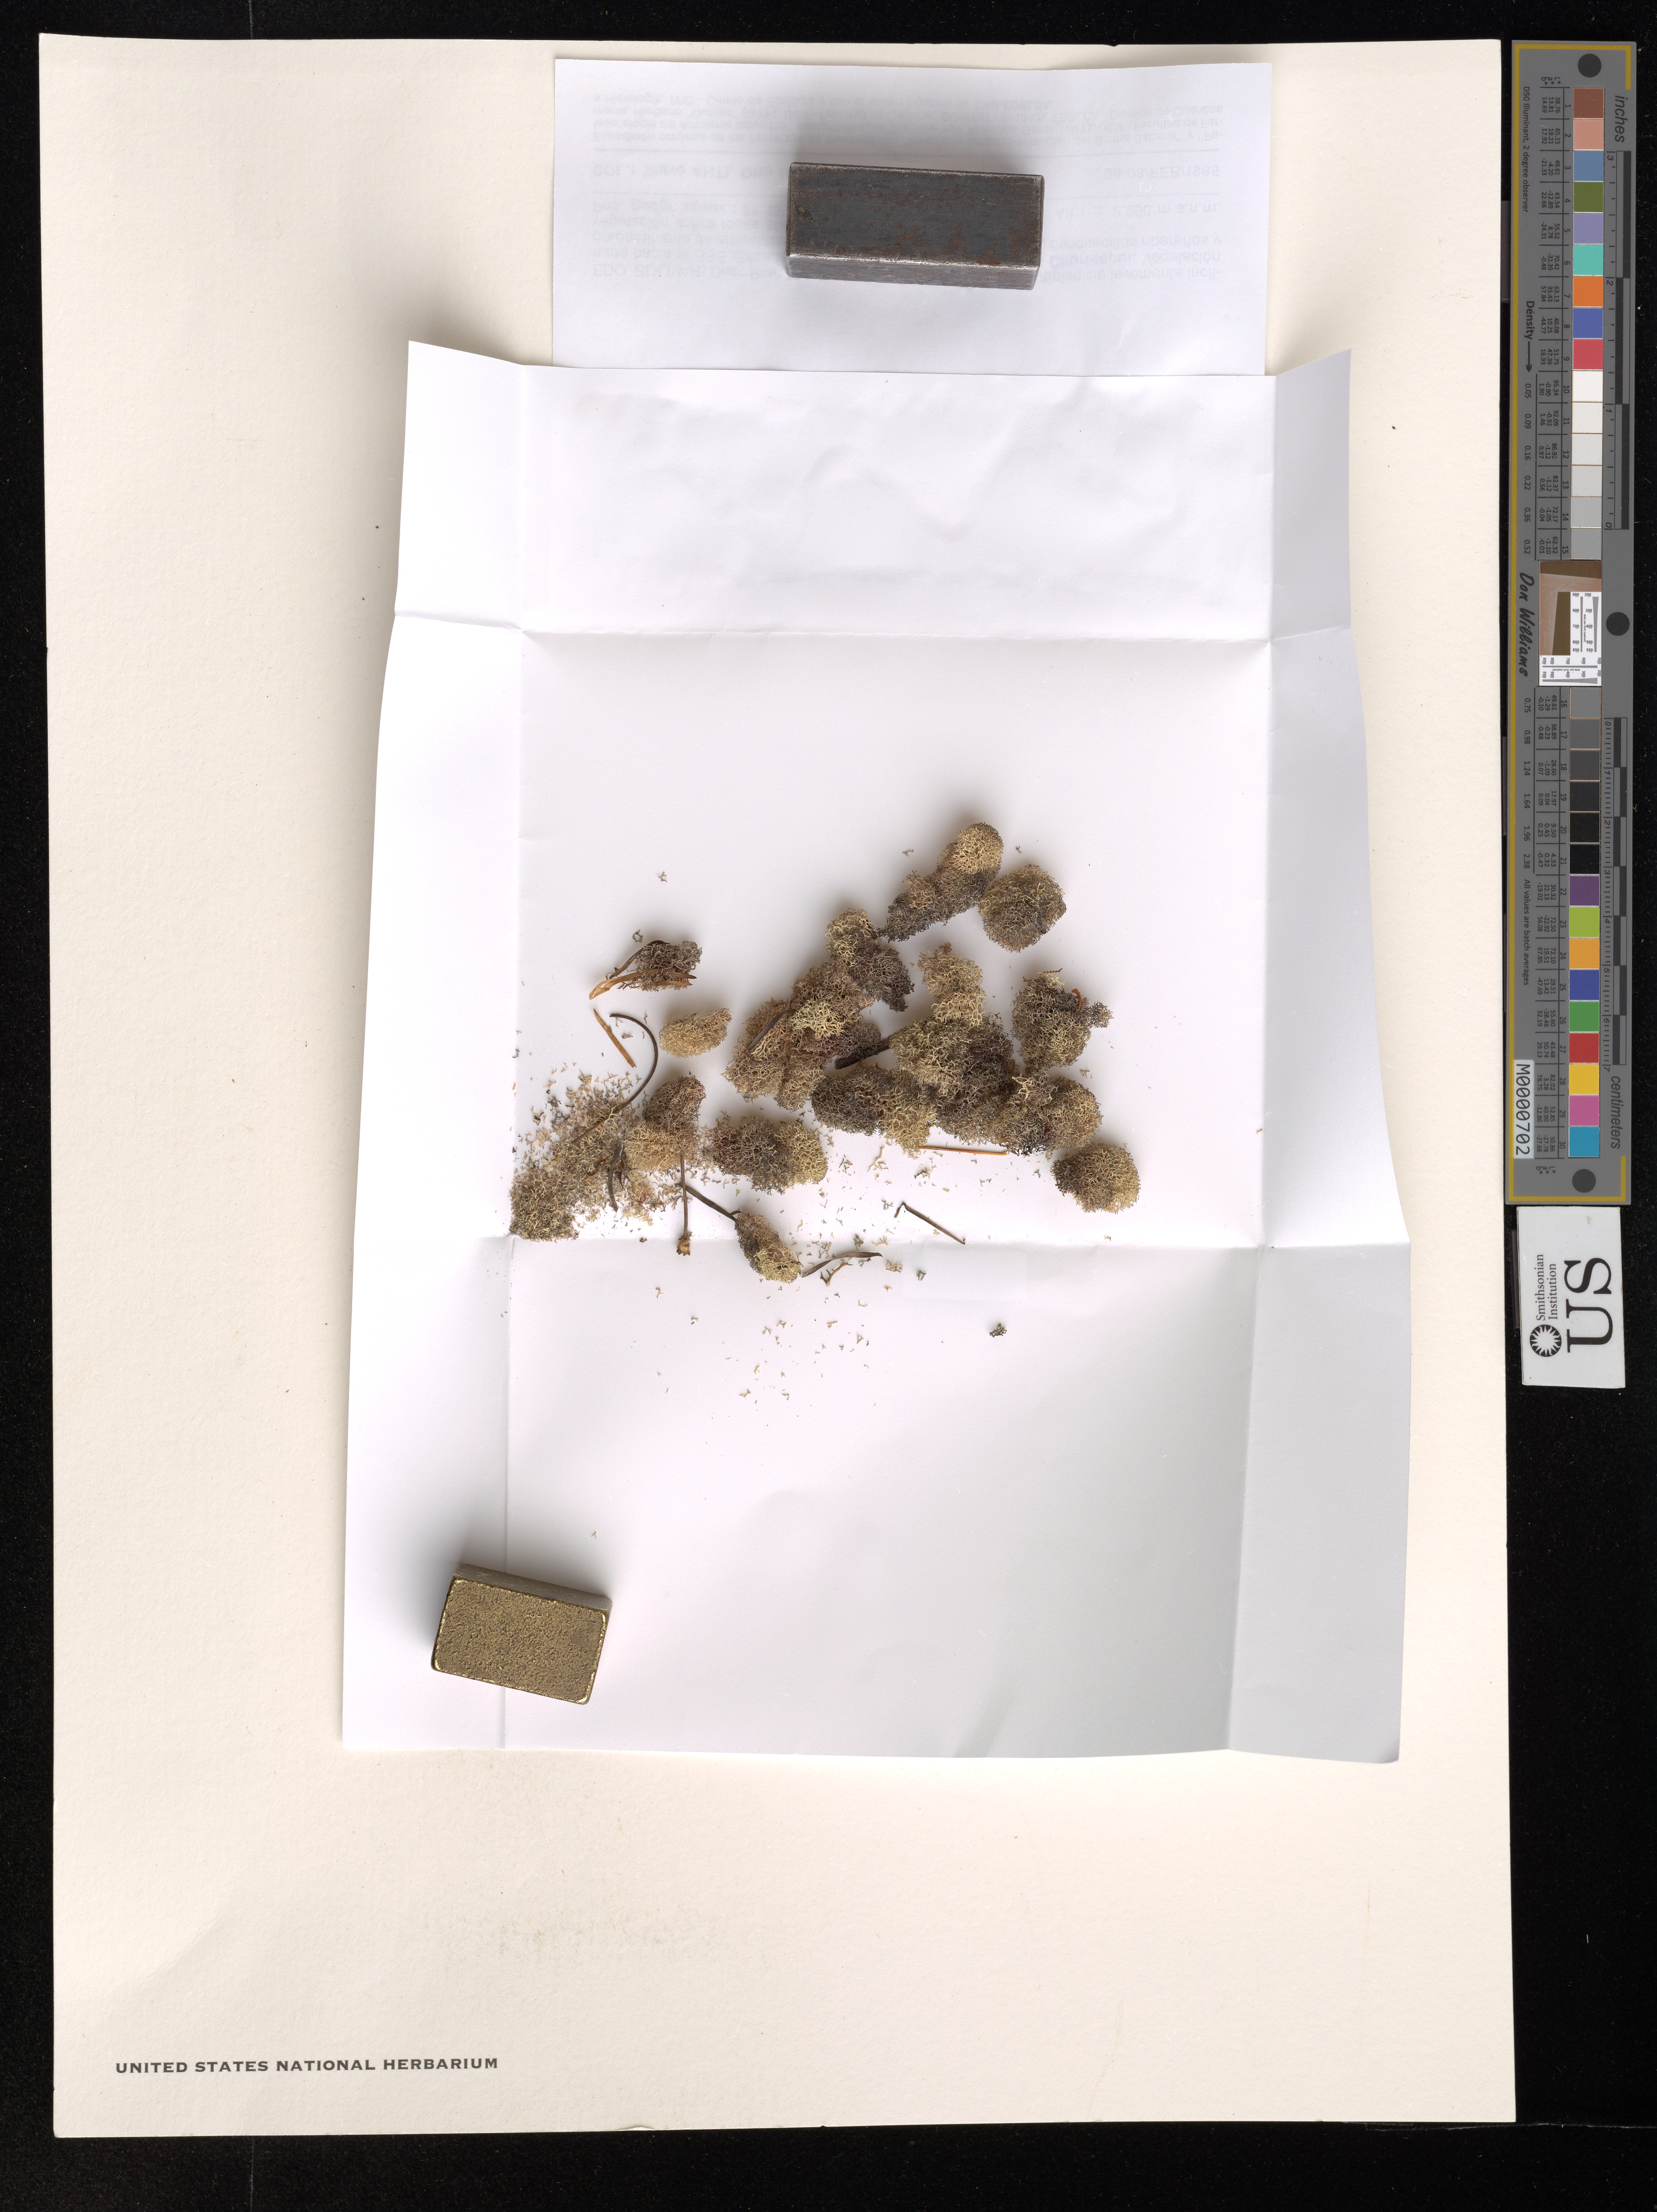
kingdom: Fungi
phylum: Ascomycota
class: Lecanoromycetes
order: Lecanorales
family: Cladoniaceae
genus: Cladina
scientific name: Cladina densissima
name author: Ahti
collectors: T. T. Ahti, O. Huber & J. J. Pipoly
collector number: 44979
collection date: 1985-02-06/1985-02-08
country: Venezuela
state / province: Bolivar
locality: Distr. Piar: Macizo del Chimantá, sector SE. Altiplanicie levemente inclinada hacia el SSE ubicada en la sección centro-suroriental del Churí-tepui.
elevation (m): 2.25